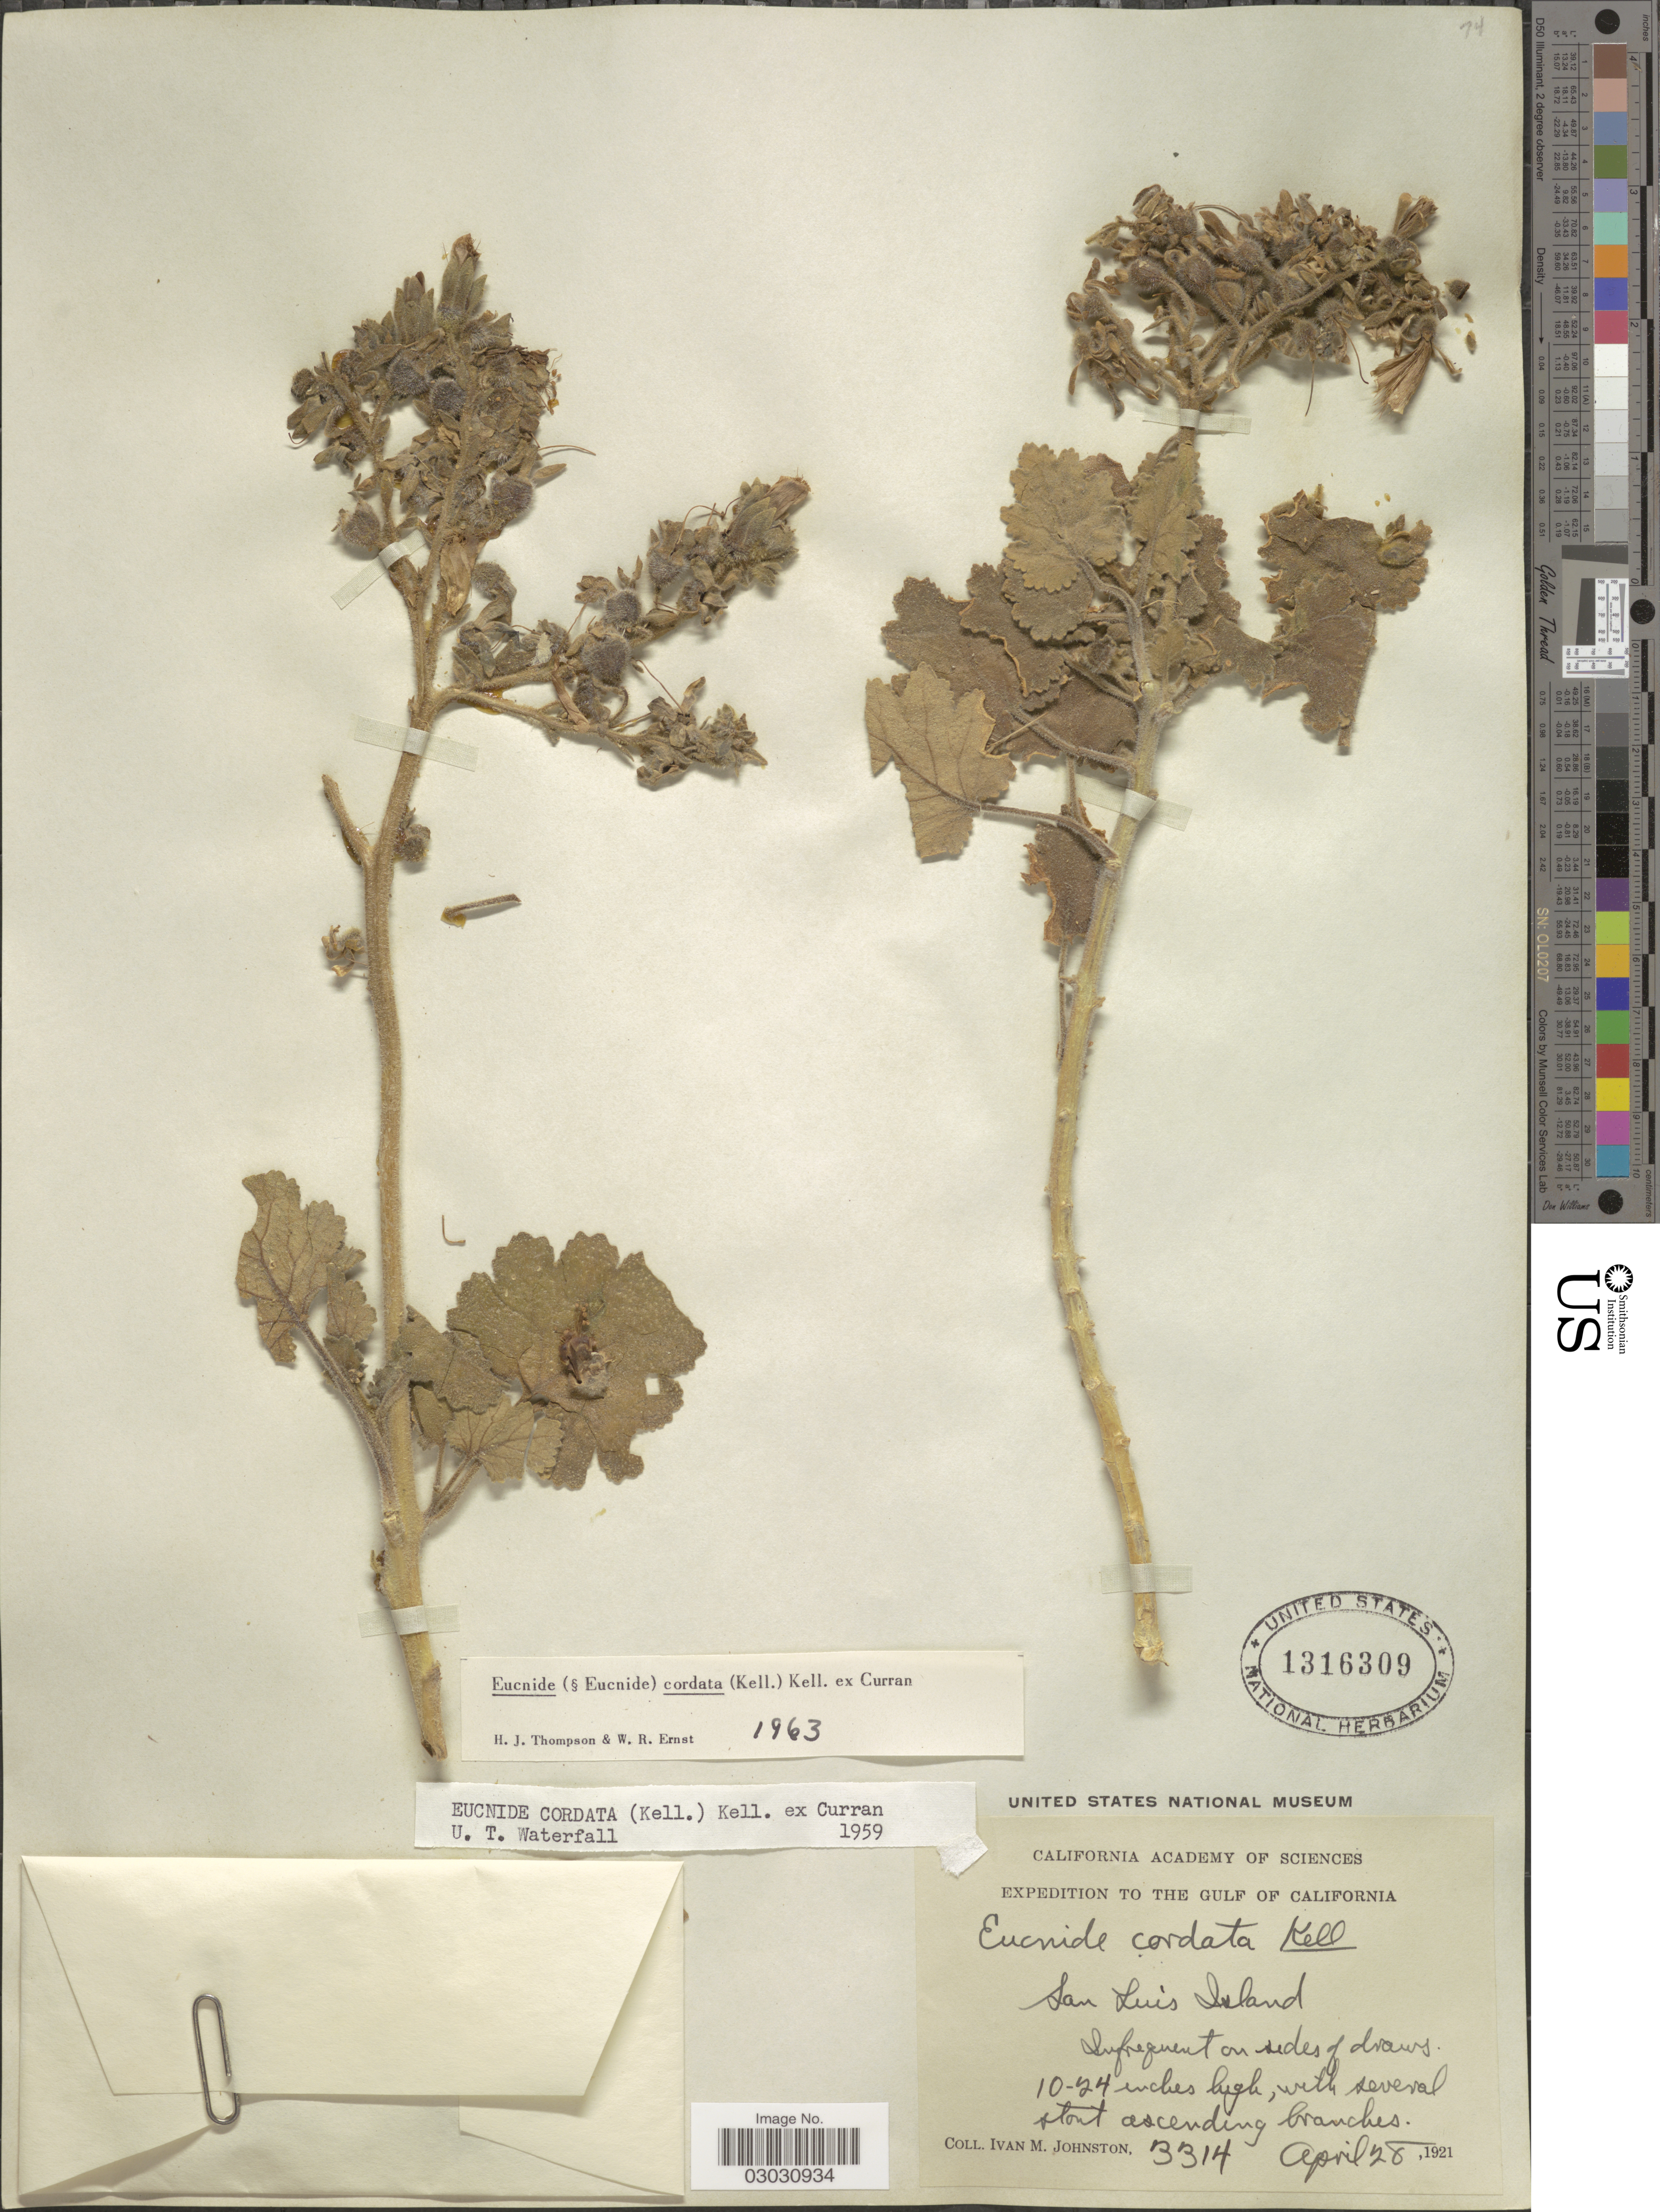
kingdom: Plantae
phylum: Tracheophyta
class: Magnoliopsida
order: Cornales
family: Loasaceae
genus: Eucnide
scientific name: Eucnide cordata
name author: (Kell.) Kellogg ex Curran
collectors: I.M. Johnston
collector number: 3314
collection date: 1921-04-28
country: Mexico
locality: Gulf of California. San Luis Island.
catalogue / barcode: US 1316309